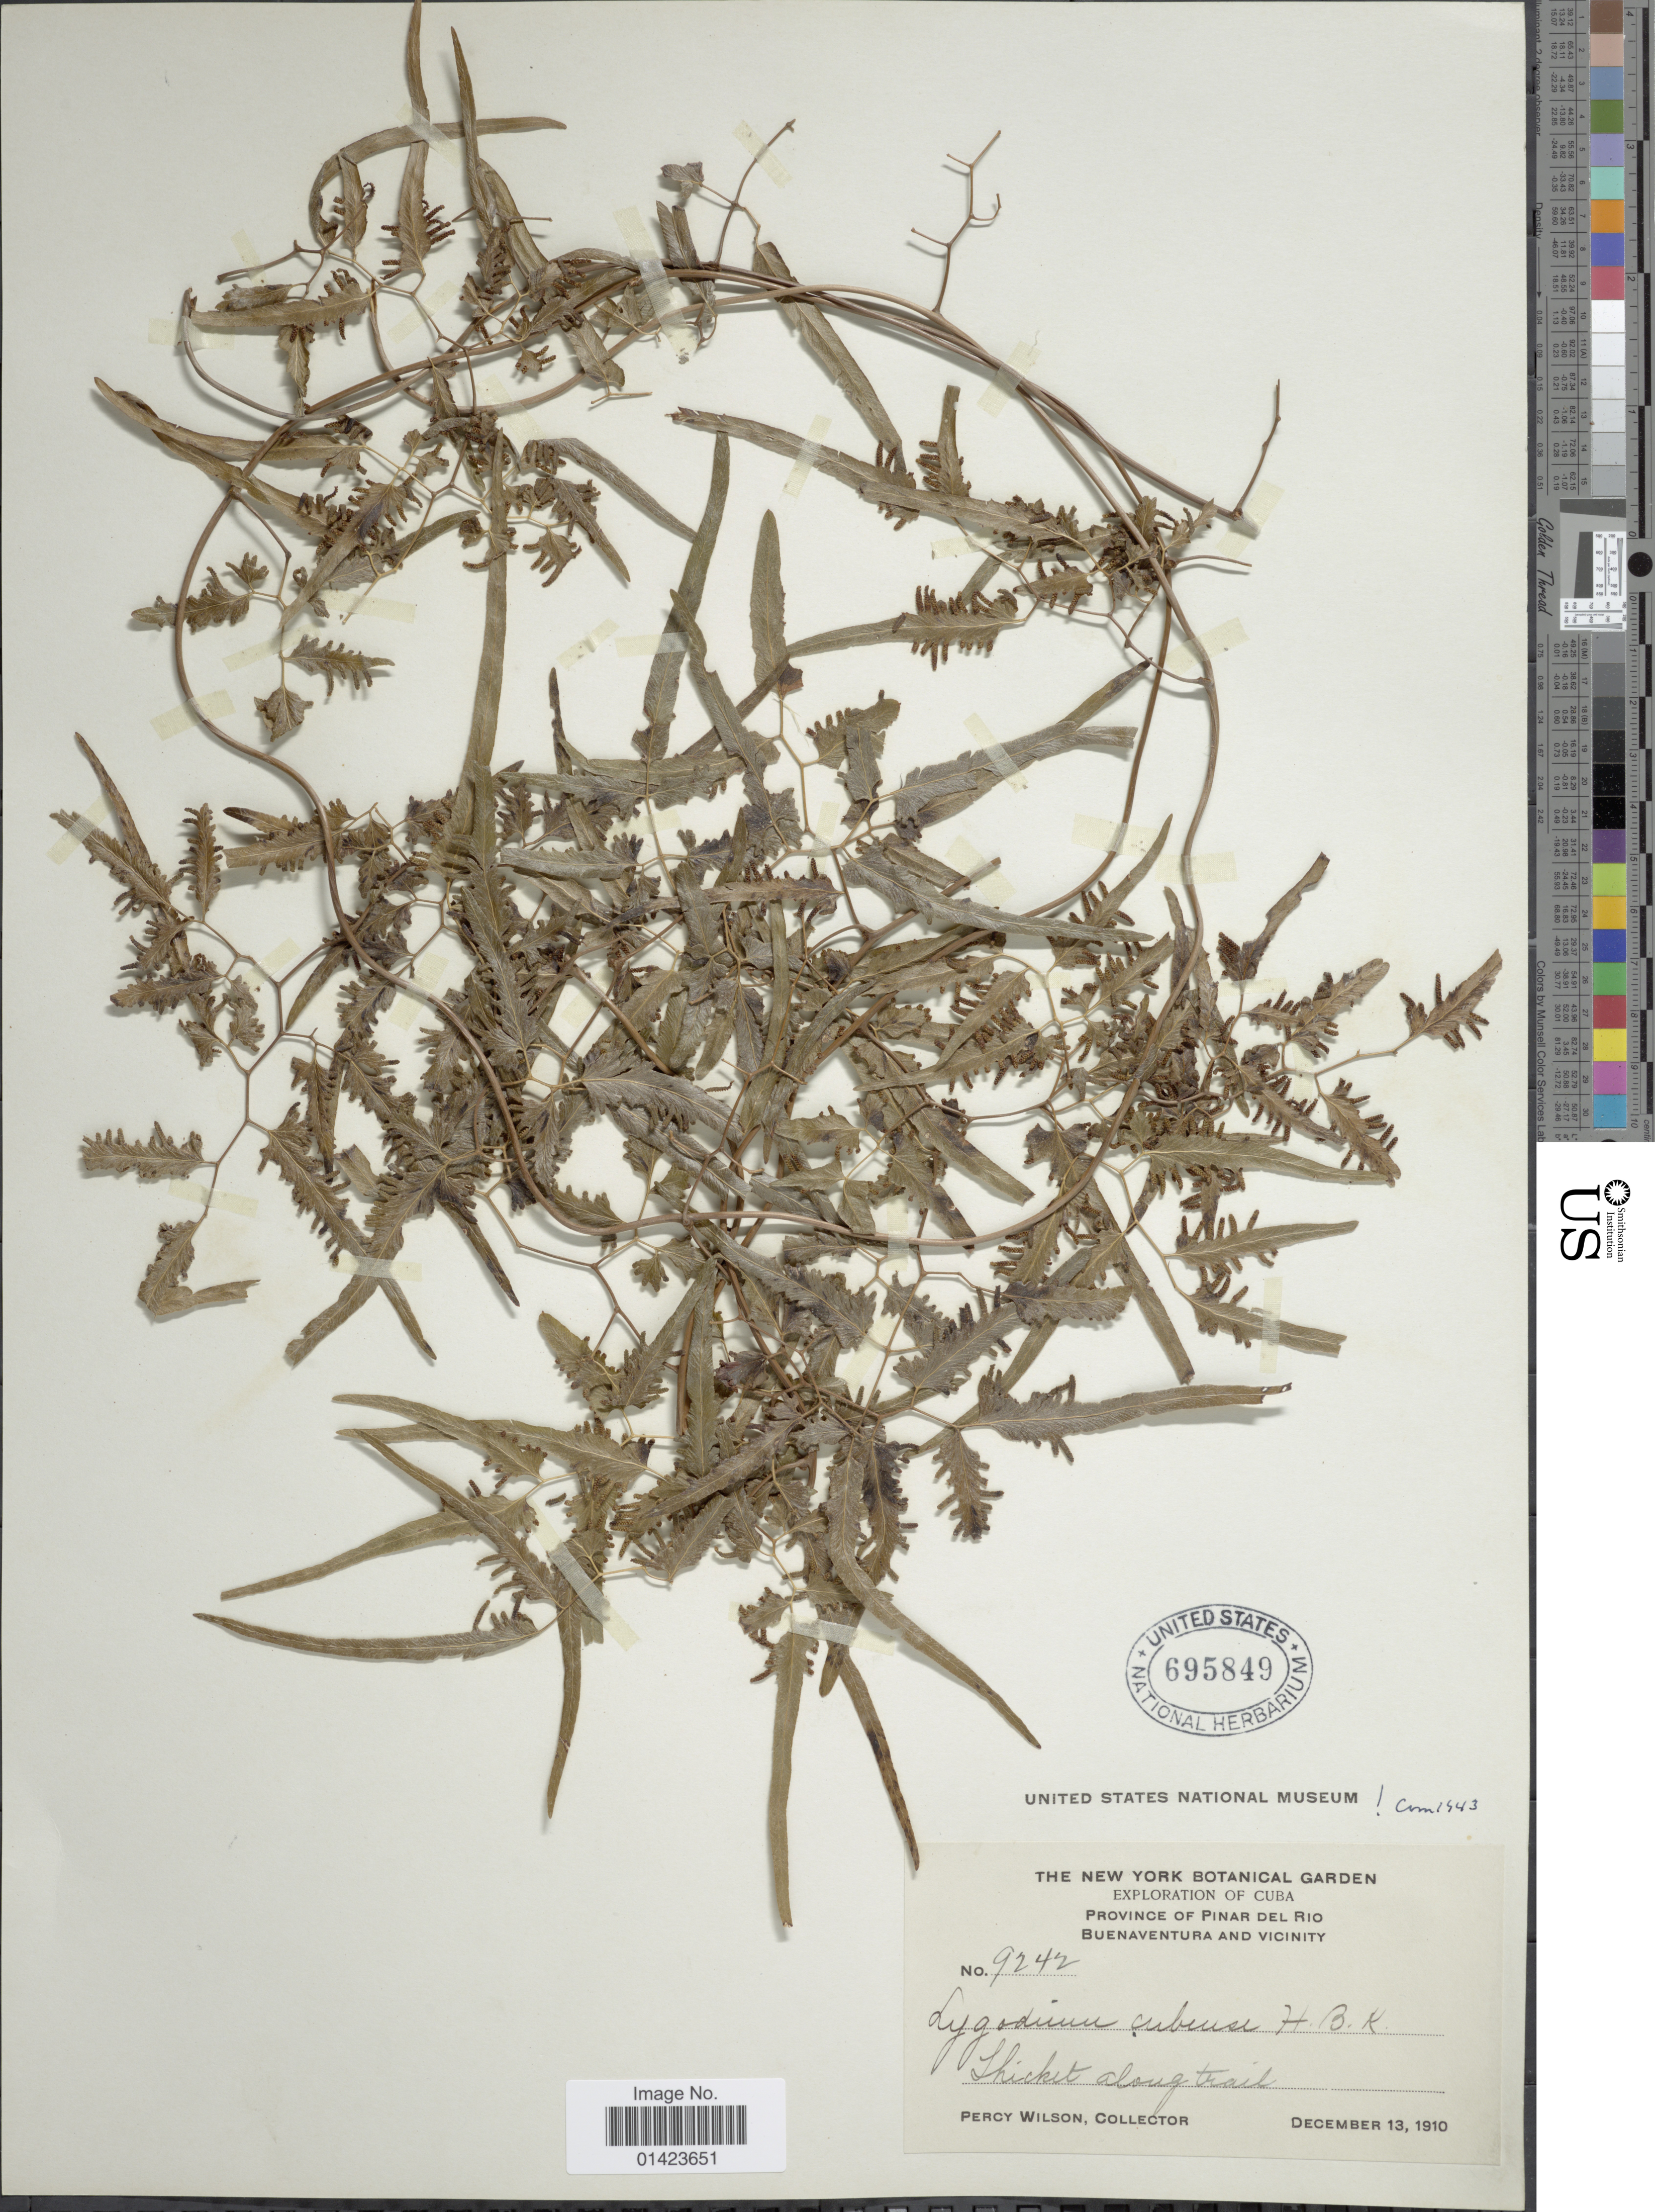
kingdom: Plantae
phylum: Tracheophyta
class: Polypodiopsida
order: Schizaeales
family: Lygodiaceae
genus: Lygodium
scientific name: Lygodium cubense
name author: Kunth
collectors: P. Wilson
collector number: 9242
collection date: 1910-12-13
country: Cuba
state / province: Pinar del Río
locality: Province of Pinar del Rio, Buenaventura and vicinity, thicket along trail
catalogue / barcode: US 695849